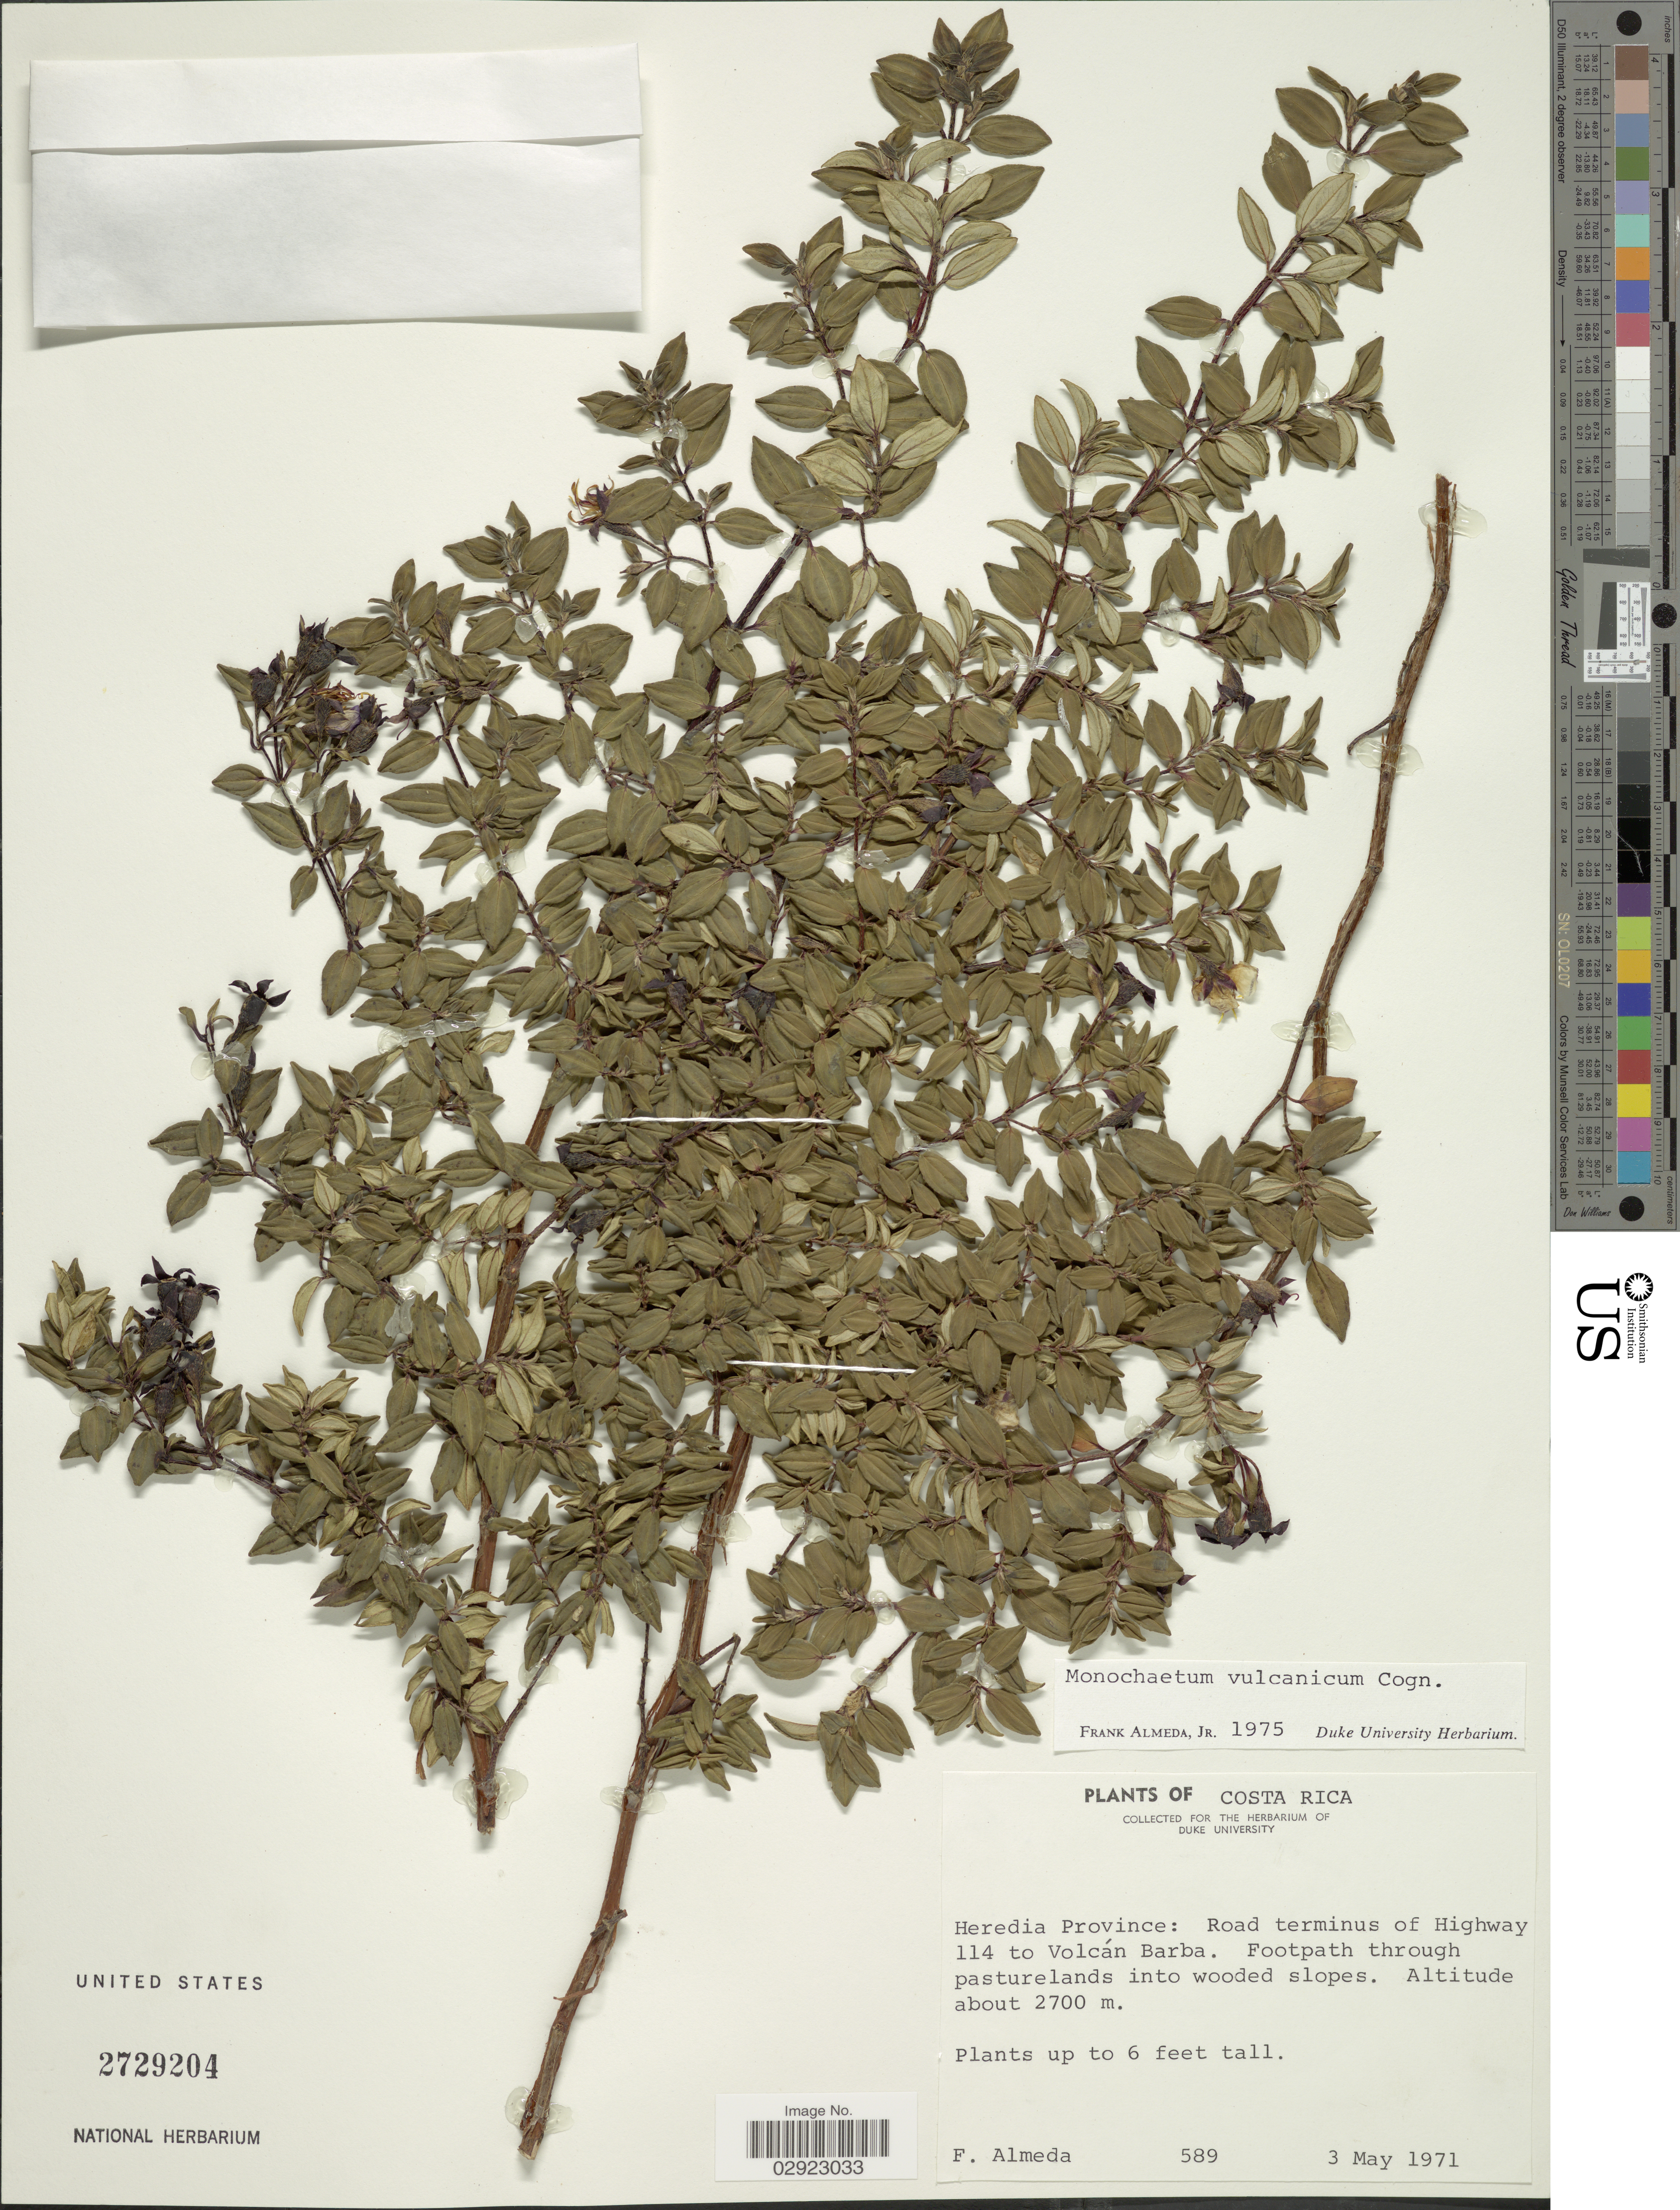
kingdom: Plantae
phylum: Tracheophyta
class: Magnoliopsida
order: Myrtales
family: Melastomataceae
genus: Monochaetum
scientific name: Monochaetum vulcanicum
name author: Cogn.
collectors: F. Almeda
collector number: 589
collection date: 1971-05-03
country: Costa Rica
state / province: Heredia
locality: Heredia Province: Road terminus of Highway 114 to Volcán Barba.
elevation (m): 2700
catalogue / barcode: US 2729204